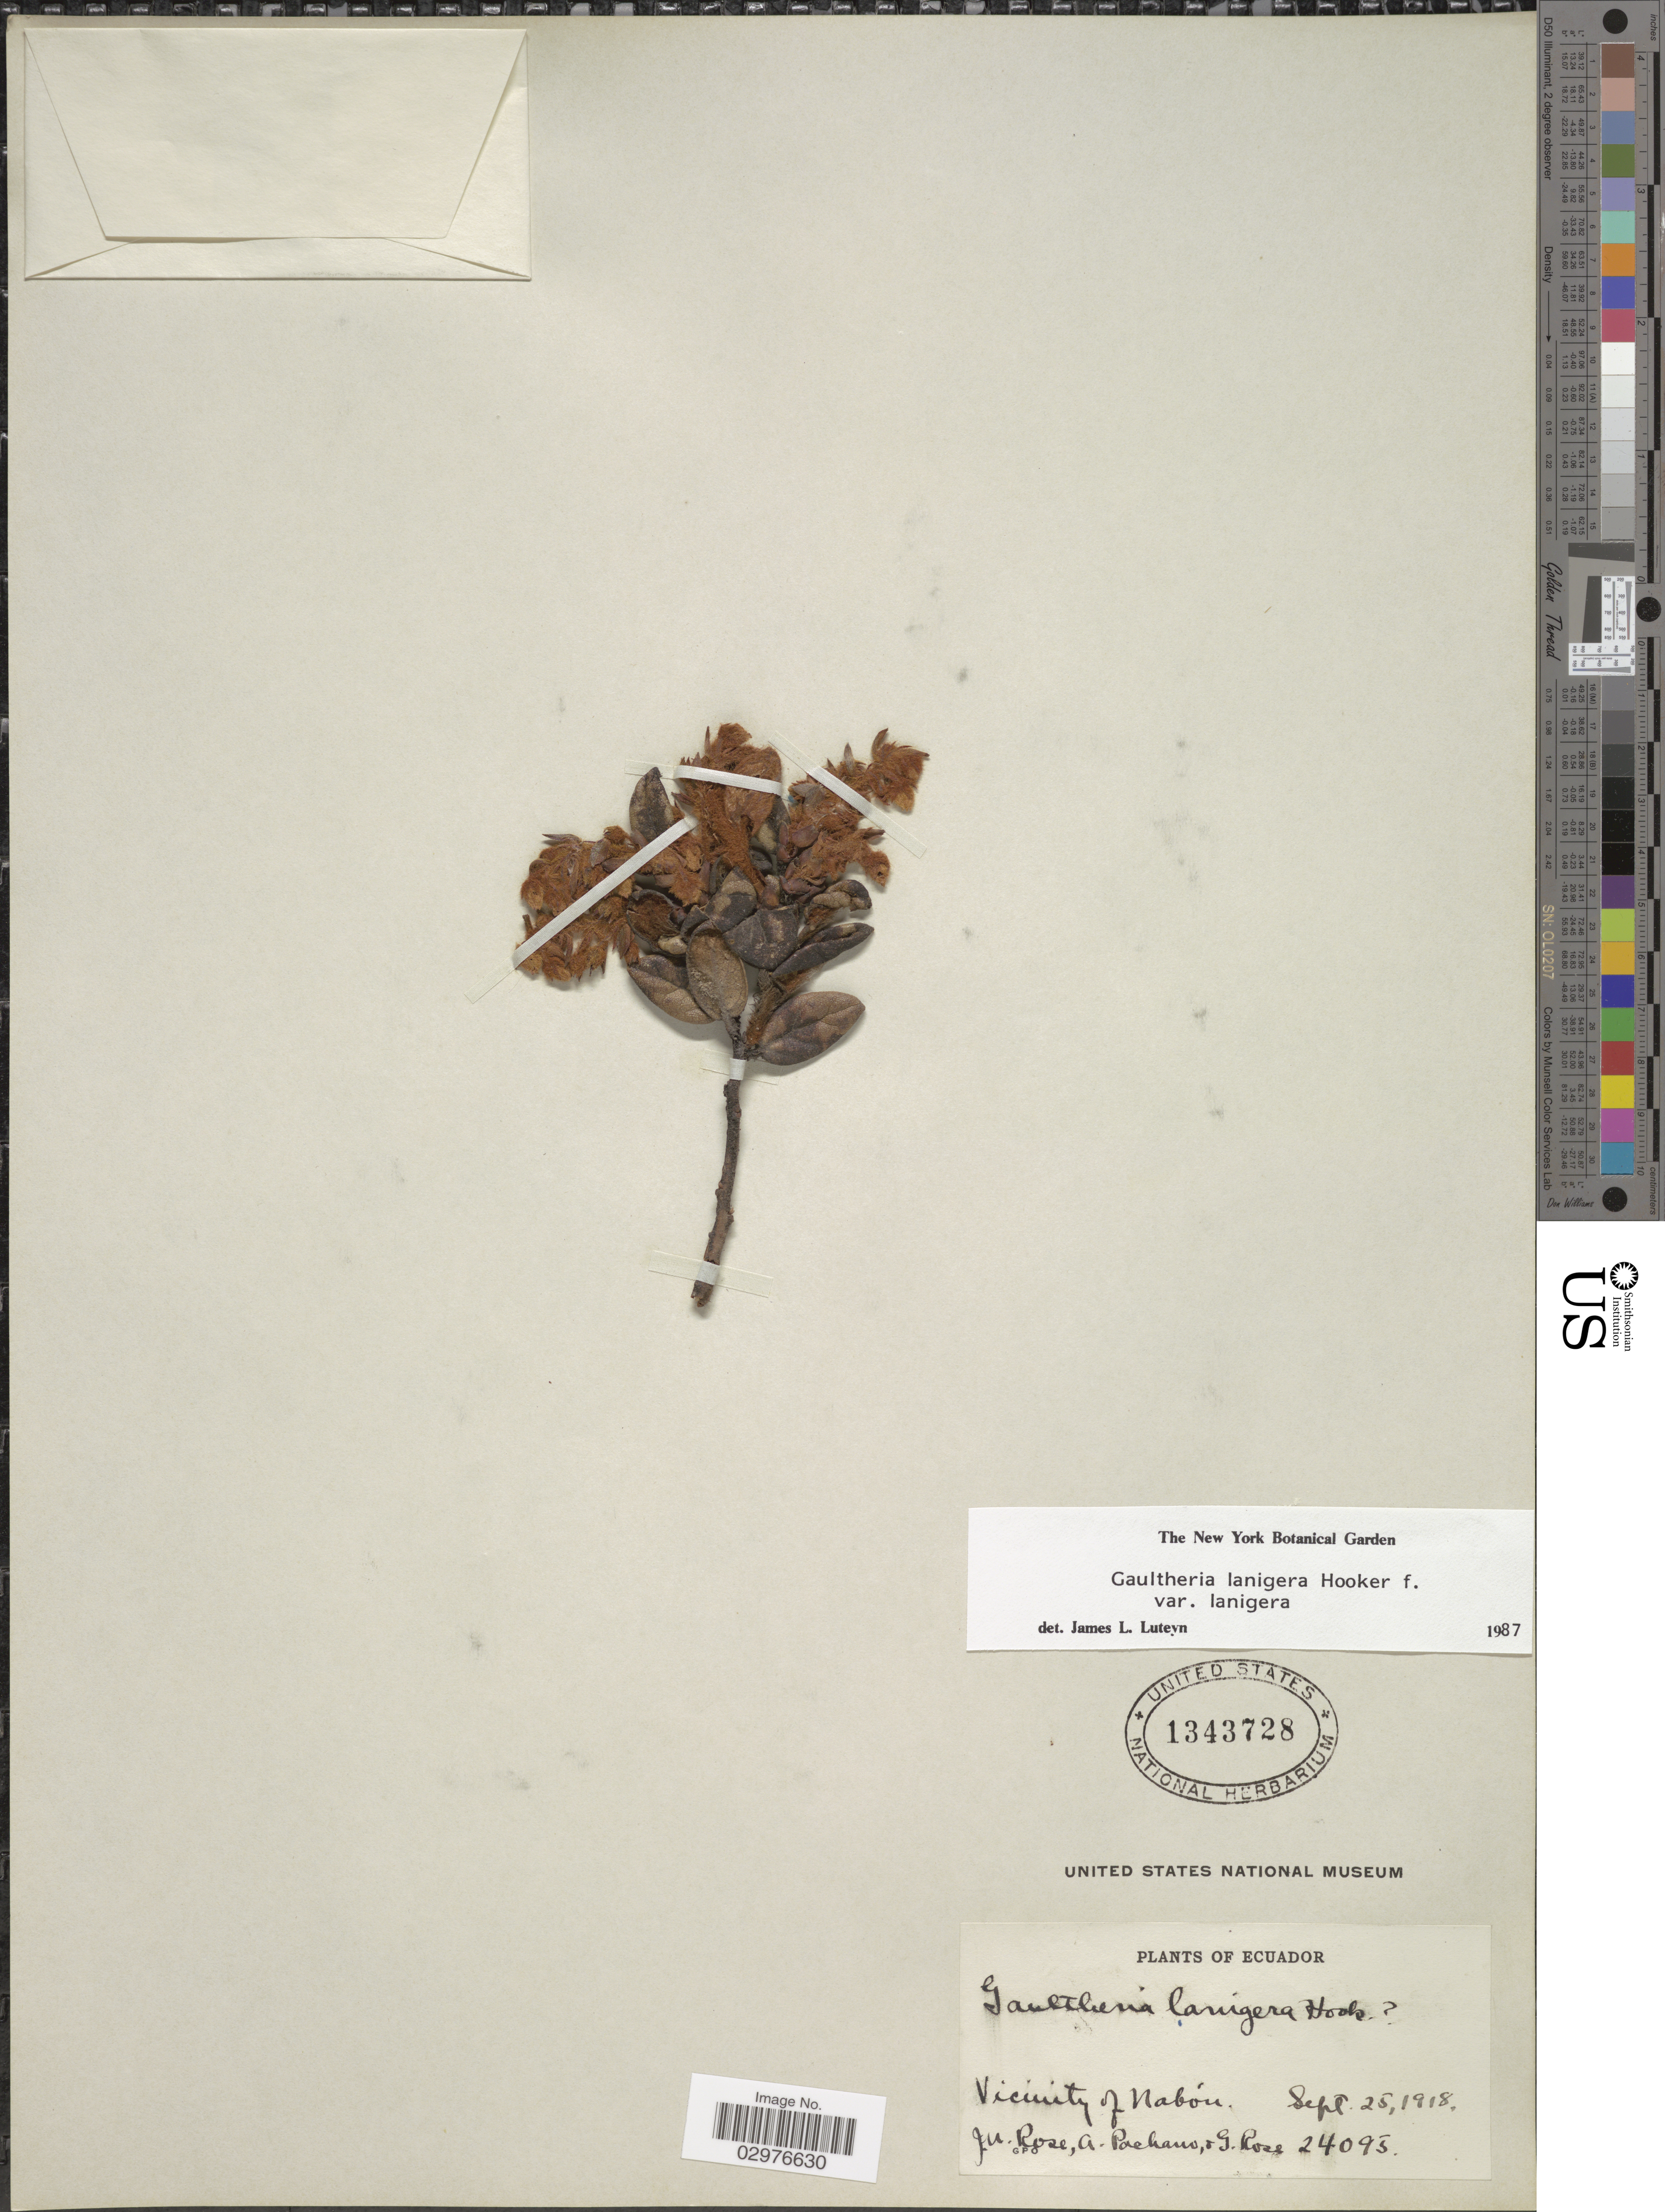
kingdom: Plantae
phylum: Tracheophyta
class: Magnoliopsida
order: Ericales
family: Ericaceae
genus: Gaultheria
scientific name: Gaultheria lanigera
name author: Hook.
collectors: J. N. Rose, A. Pachano & G. Rose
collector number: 24095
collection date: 1918-09-25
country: Ecuador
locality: Vicinity of Nabón.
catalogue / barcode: US 1343728